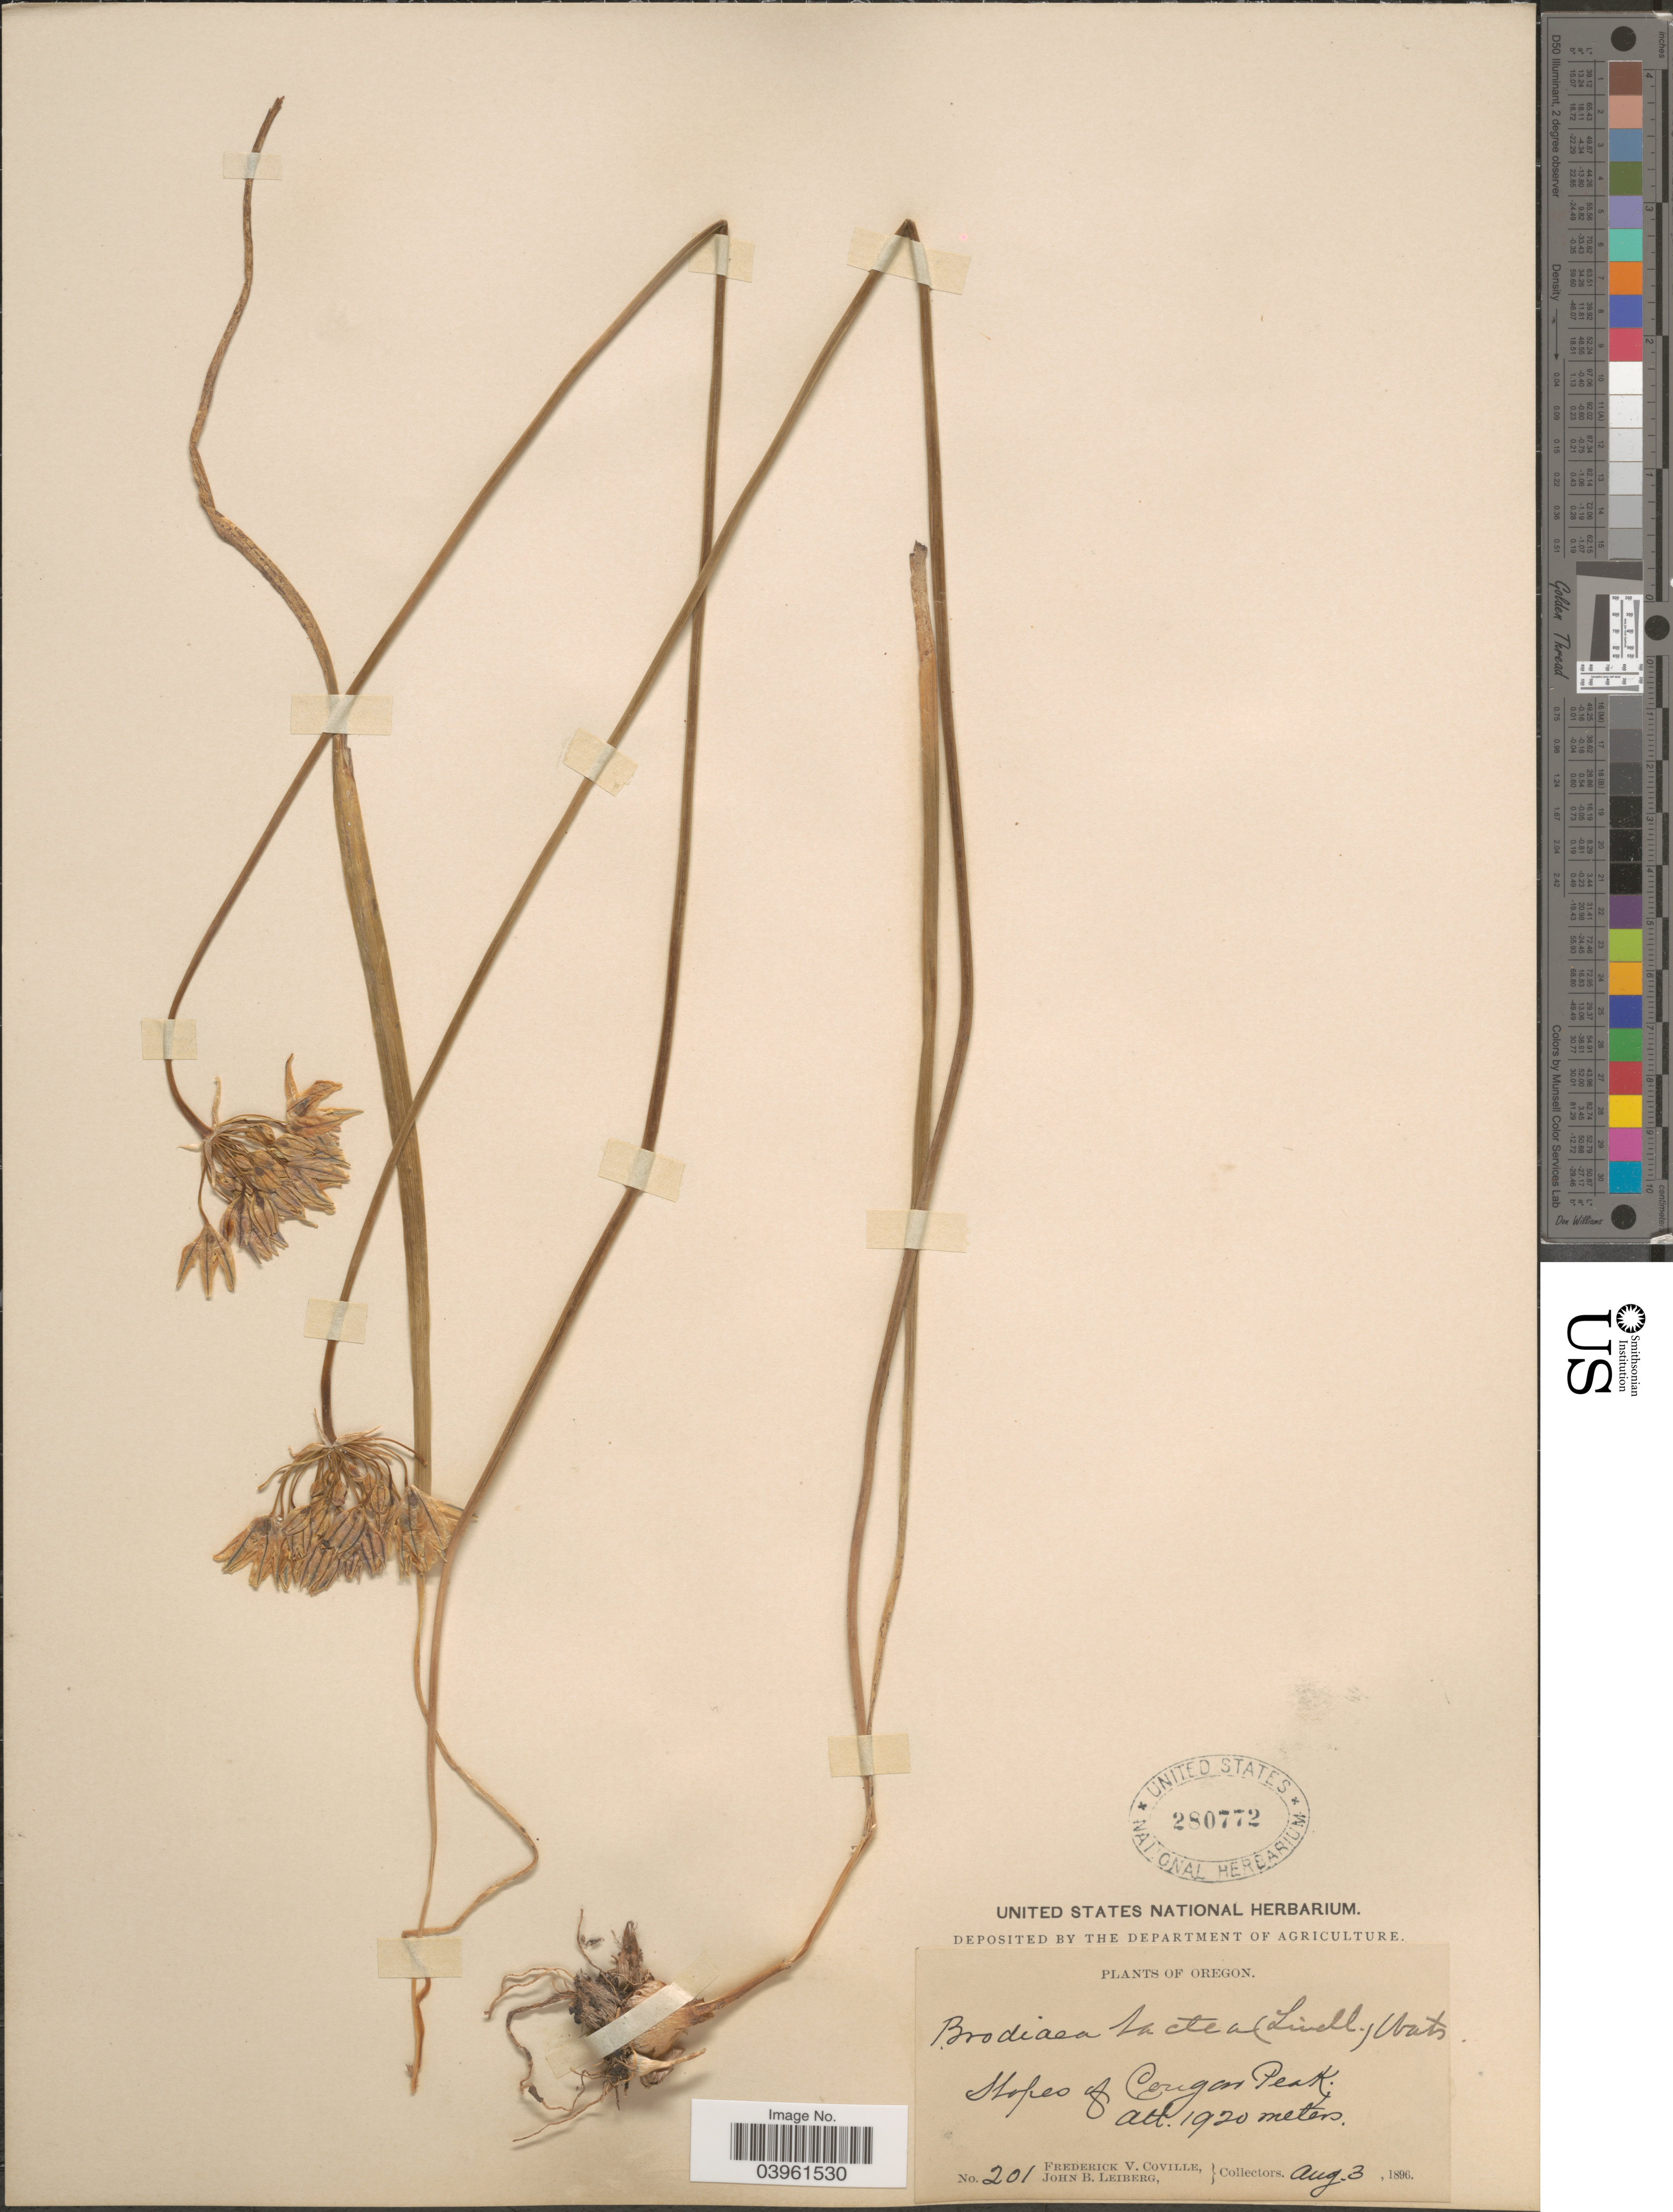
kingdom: Plantae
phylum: Tracheophyta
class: Liliopsida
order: Asparagales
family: Asparagaceae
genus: Triteleia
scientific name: Triteleia hyacinthina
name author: (Lindl.) Greene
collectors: F. V. Coville & J. B. Leiberg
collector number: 201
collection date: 1896-08-03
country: United States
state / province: Oregon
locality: Slopes of Cougar Peak.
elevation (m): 1920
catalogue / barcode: US 280772